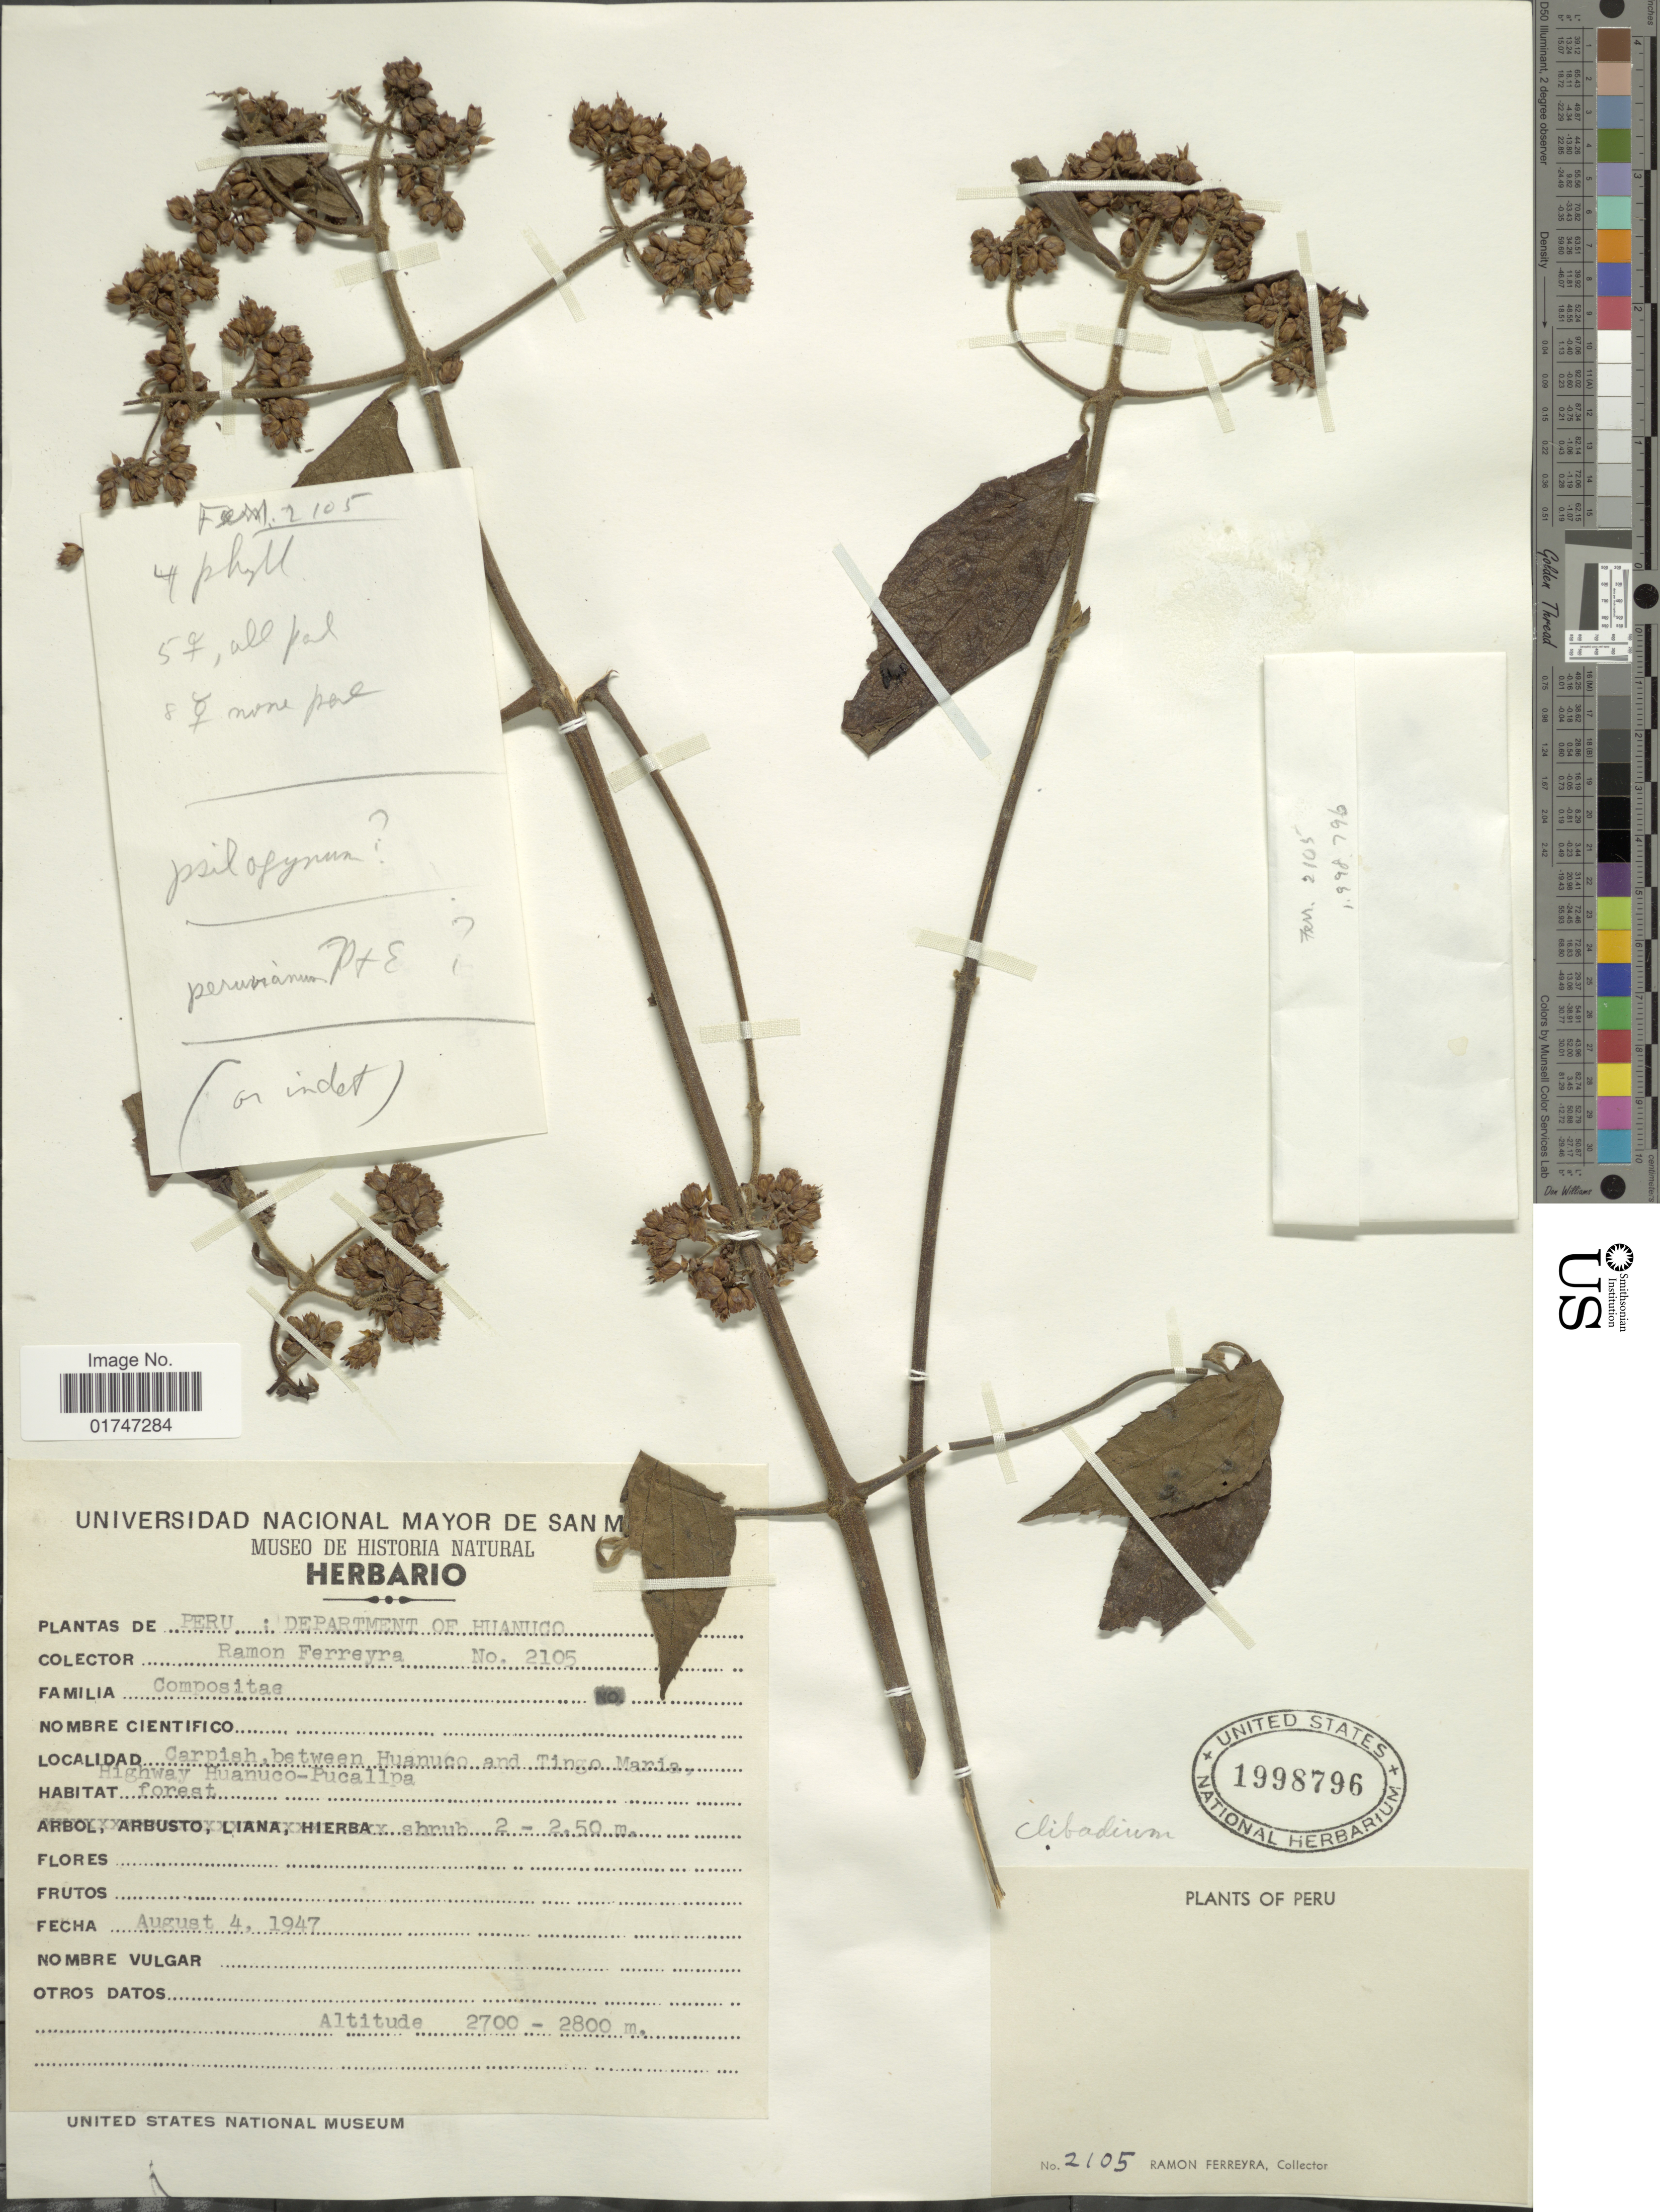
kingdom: Plantae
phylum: Tracheophyta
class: Magnoliopsida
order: Asterales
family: Asteraceae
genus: Clibadium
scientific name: Clibadium sp.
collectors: R. A. Ferreyra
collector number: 2105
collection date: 1947-08-04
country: Peru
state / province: Huánuco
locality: Department of Huanuco. Carpish, between Huanuco and Tingo Maria. Highway Huanuco-Pucallpa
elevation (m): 2700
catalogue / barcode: US 1998796